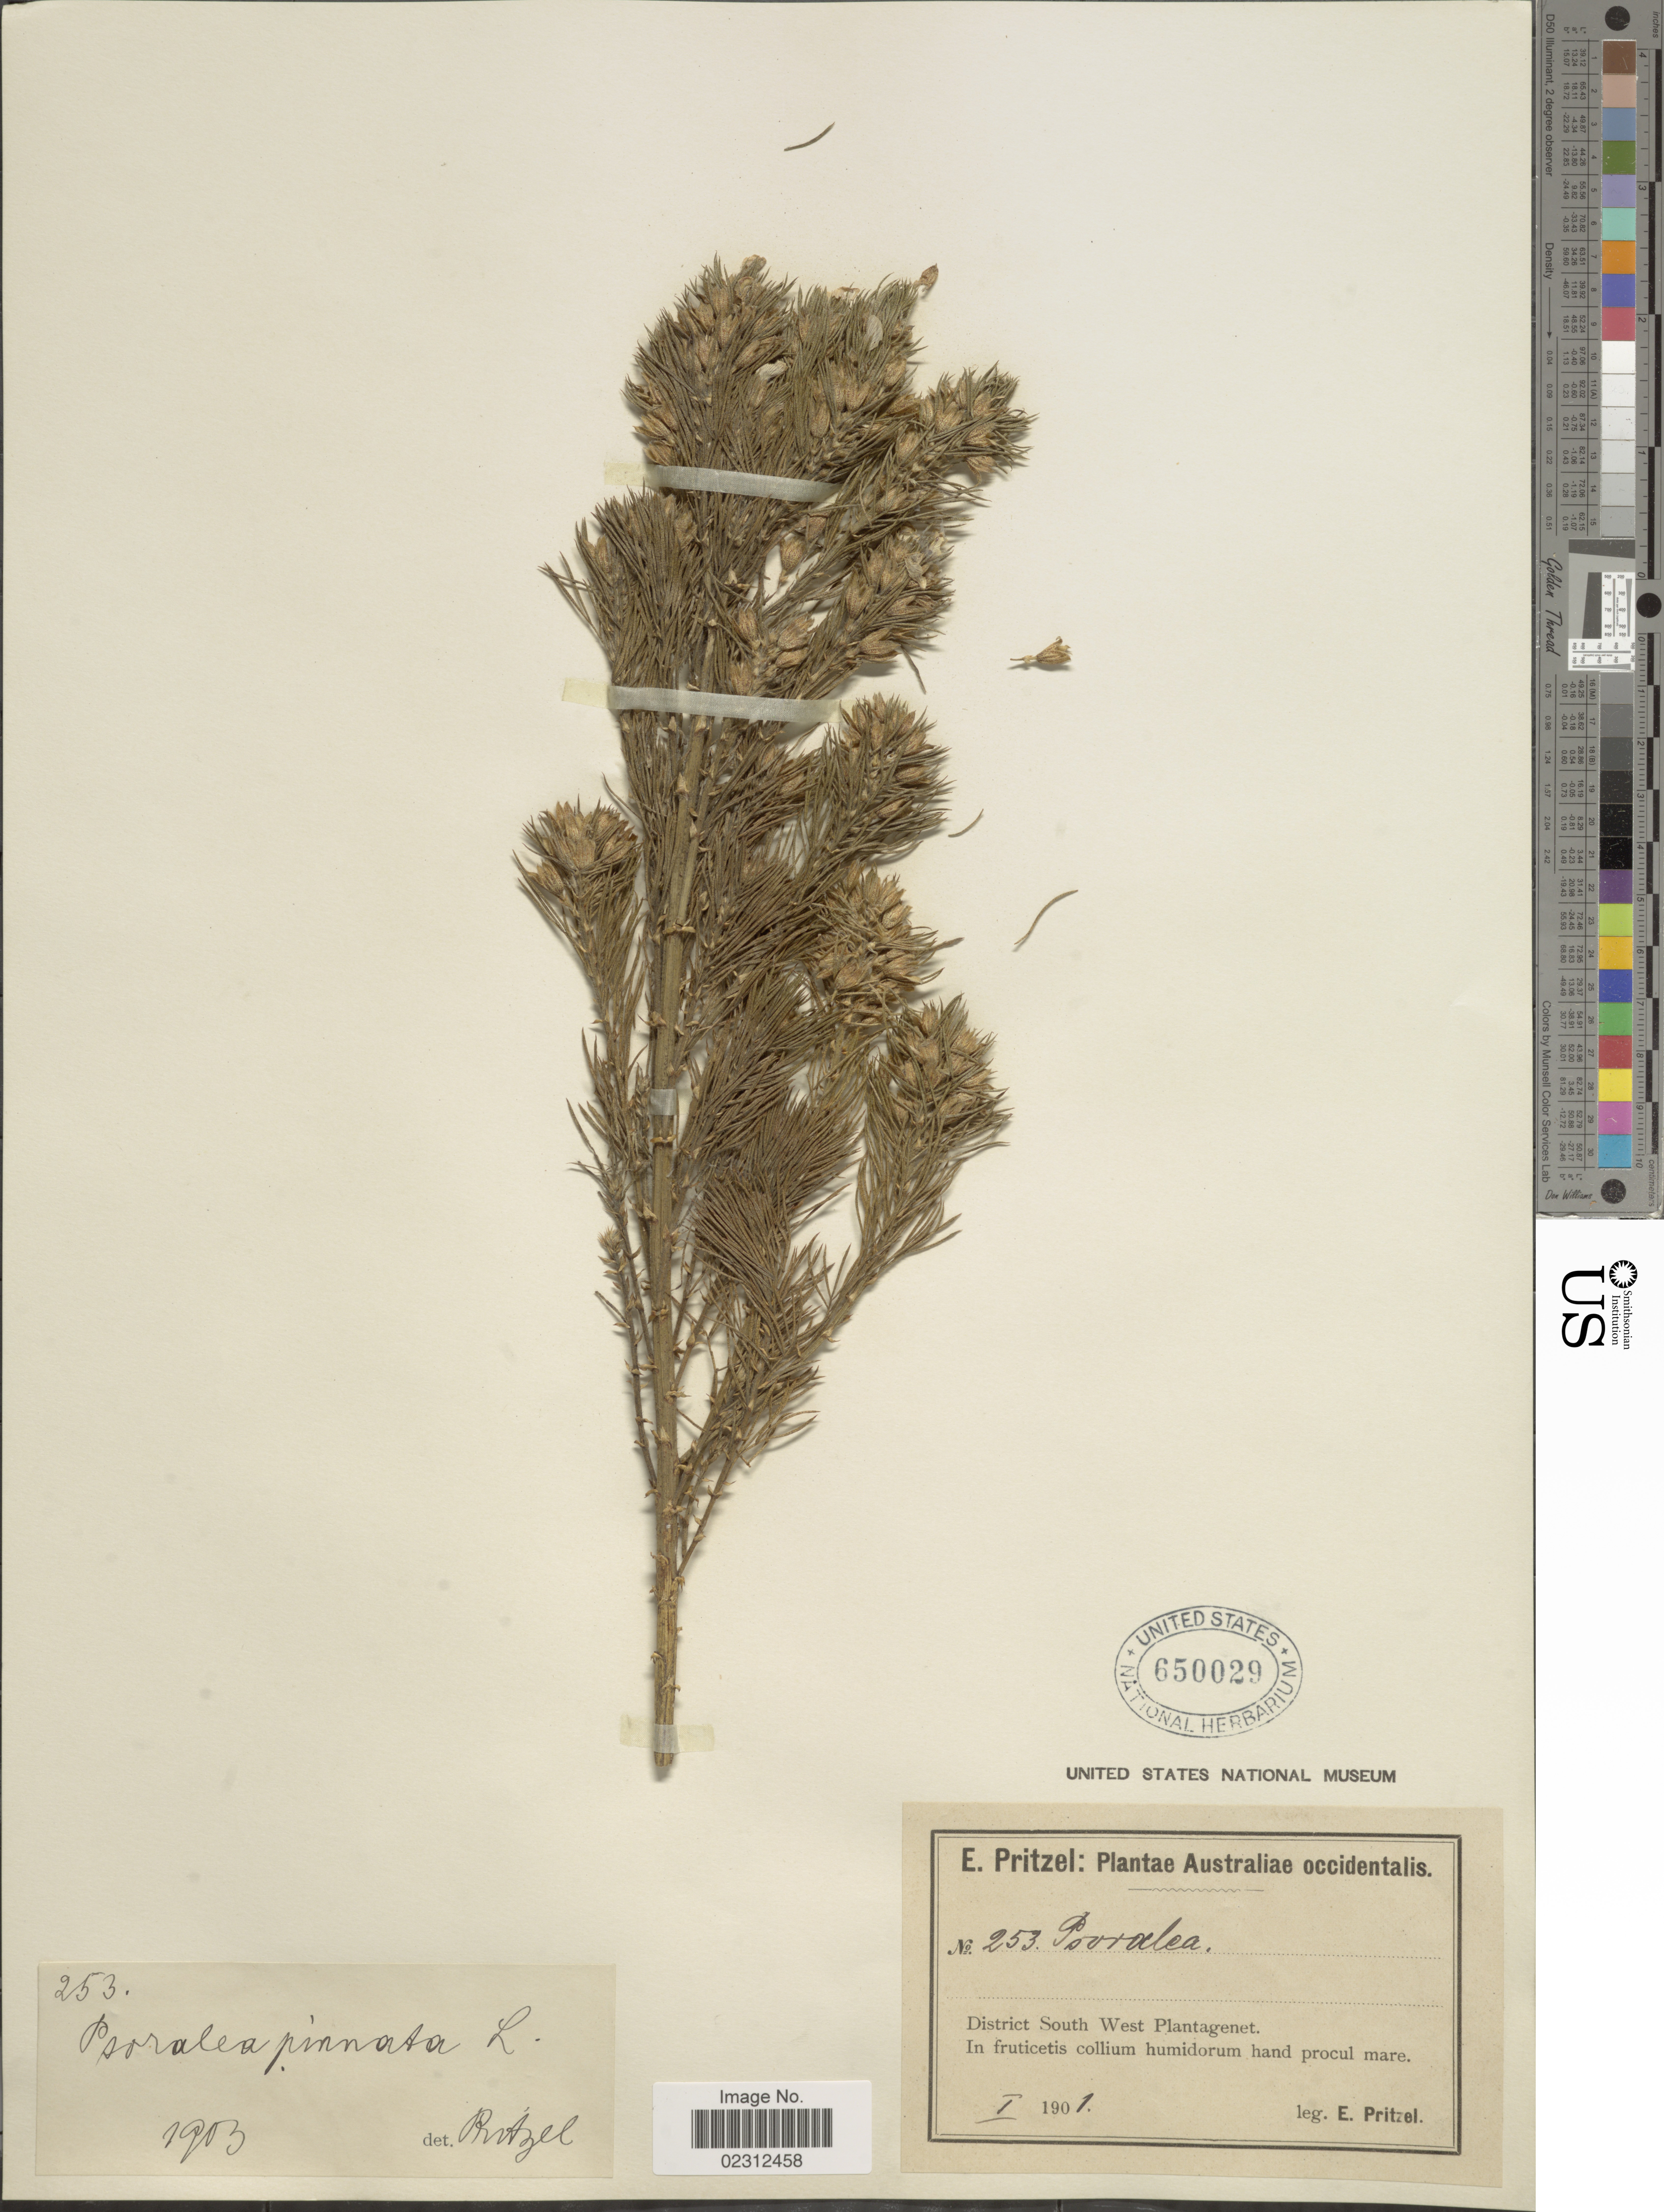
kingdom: Plantae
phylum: Tracheophyta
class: Magnoliopsida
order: Fabales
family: Fabaceae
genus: Psoralea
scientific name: Psoralea sp.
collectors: E. G. Pritzel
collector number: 253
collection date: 1901-01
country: Australia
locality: District South West Plantagenet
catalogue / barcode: US 650029